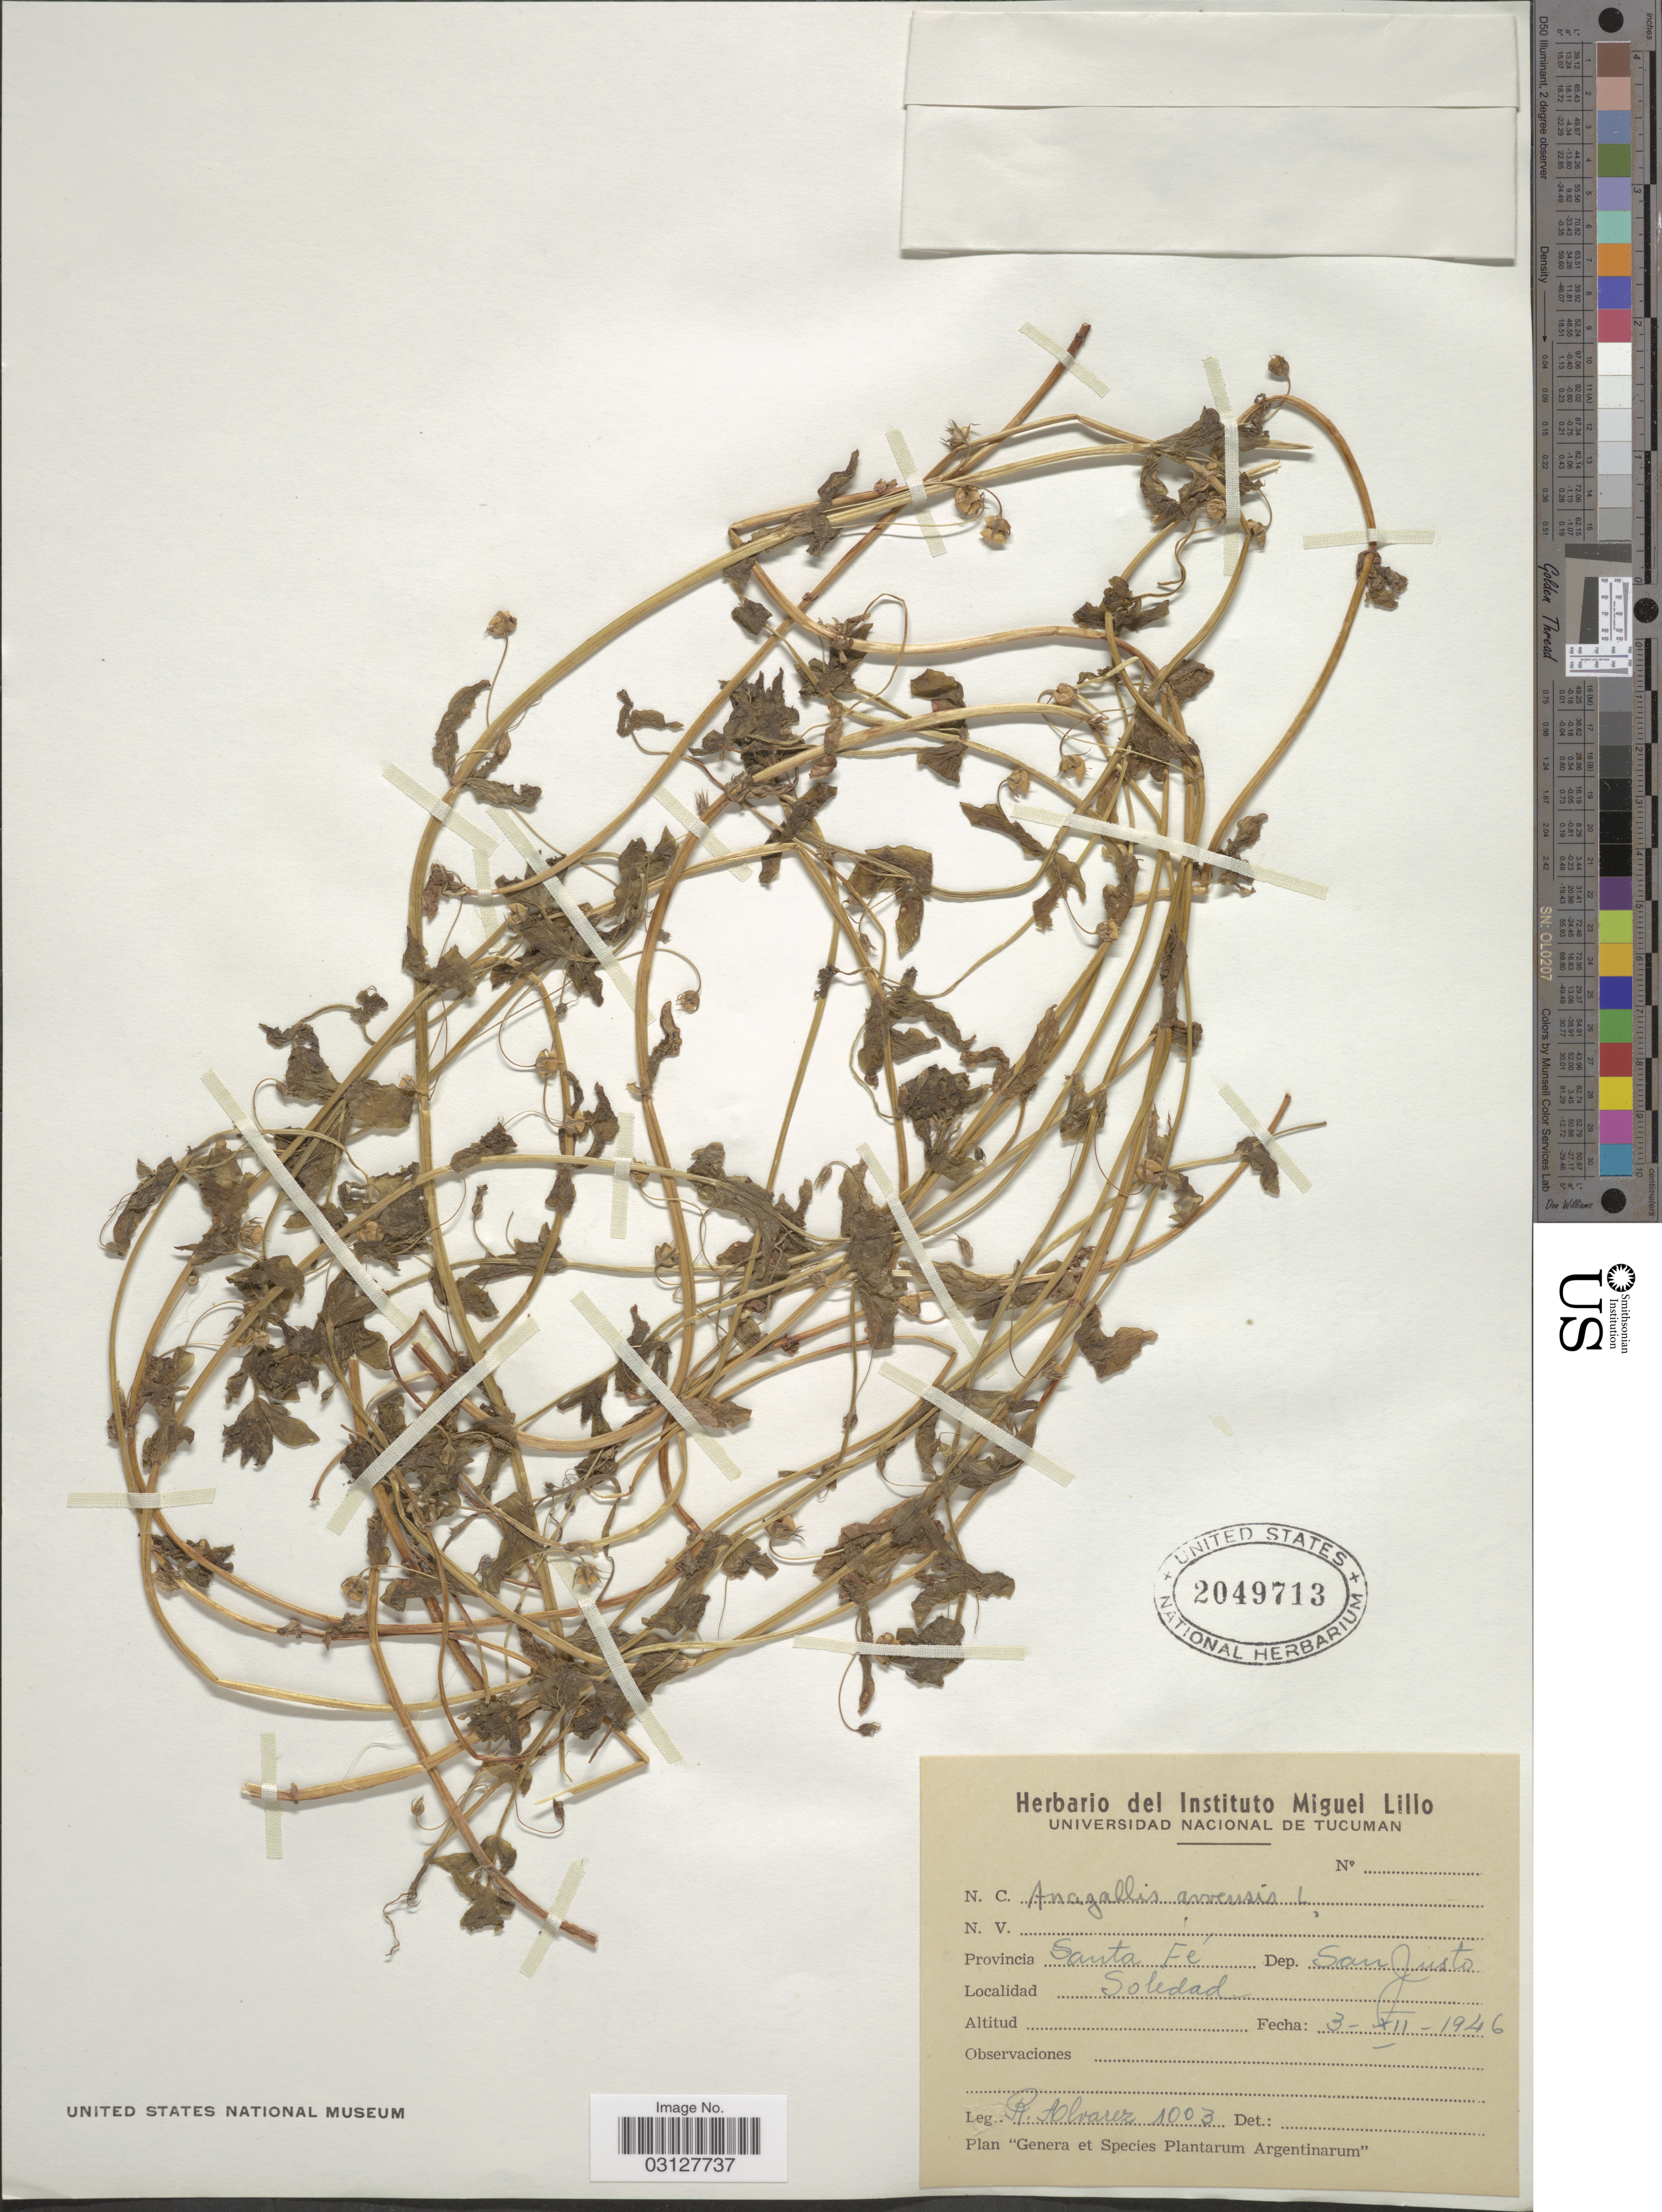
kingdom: Plantae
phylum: Tracheophyta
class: Magnoliopsida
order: Ericales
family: Primulaceae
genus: Anagallis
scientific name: Anagallis arvensis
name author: L.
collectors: R. Álvarez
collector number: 1003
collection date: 1946-12-03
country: Argentina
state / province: Santa Fe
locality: Dep. San Justo, Soledad.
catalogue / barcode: US 2049713